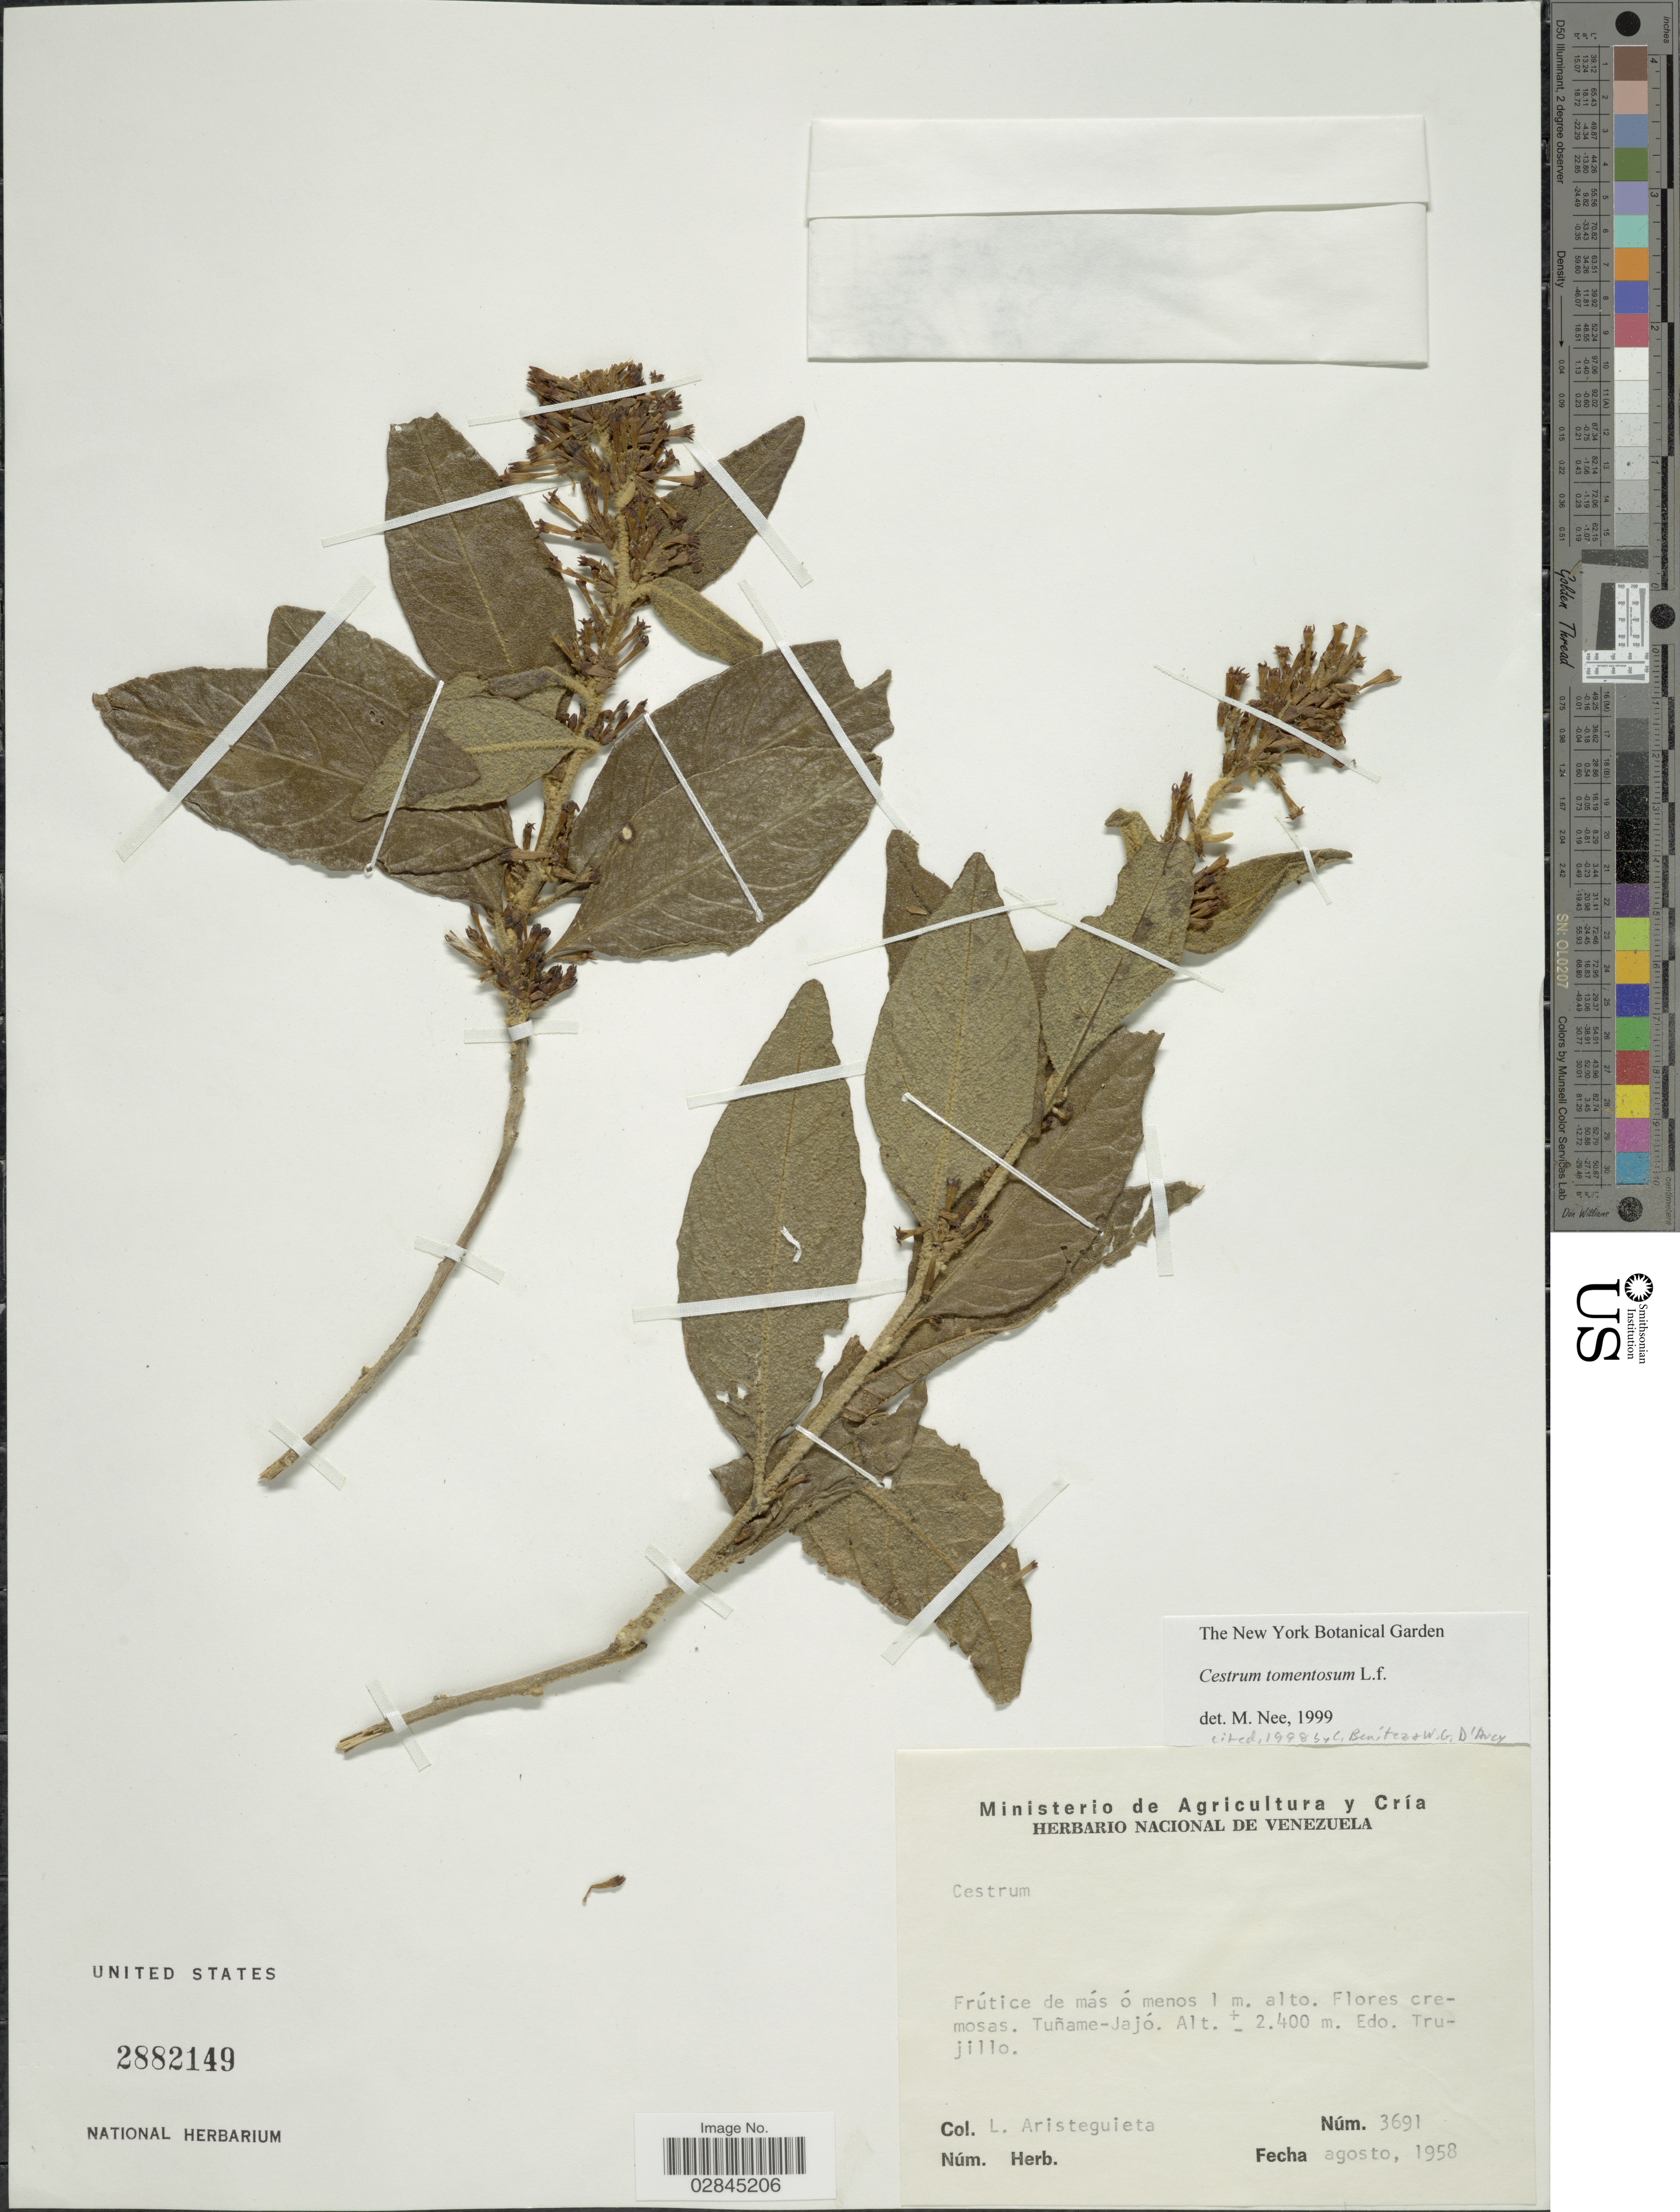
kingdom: Plantae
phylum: Tracheophyta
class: Magnoliopsida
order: Solanales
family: Solanaceae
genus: Cestrum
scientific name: Cestrum tomentosum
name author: L. f.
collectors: L. Aristeguieta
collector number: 3691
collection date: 1958-08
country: Venezuela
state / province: Trujillo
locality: Tuñame-Jajó.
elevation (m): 2400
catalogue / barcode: US 2882149